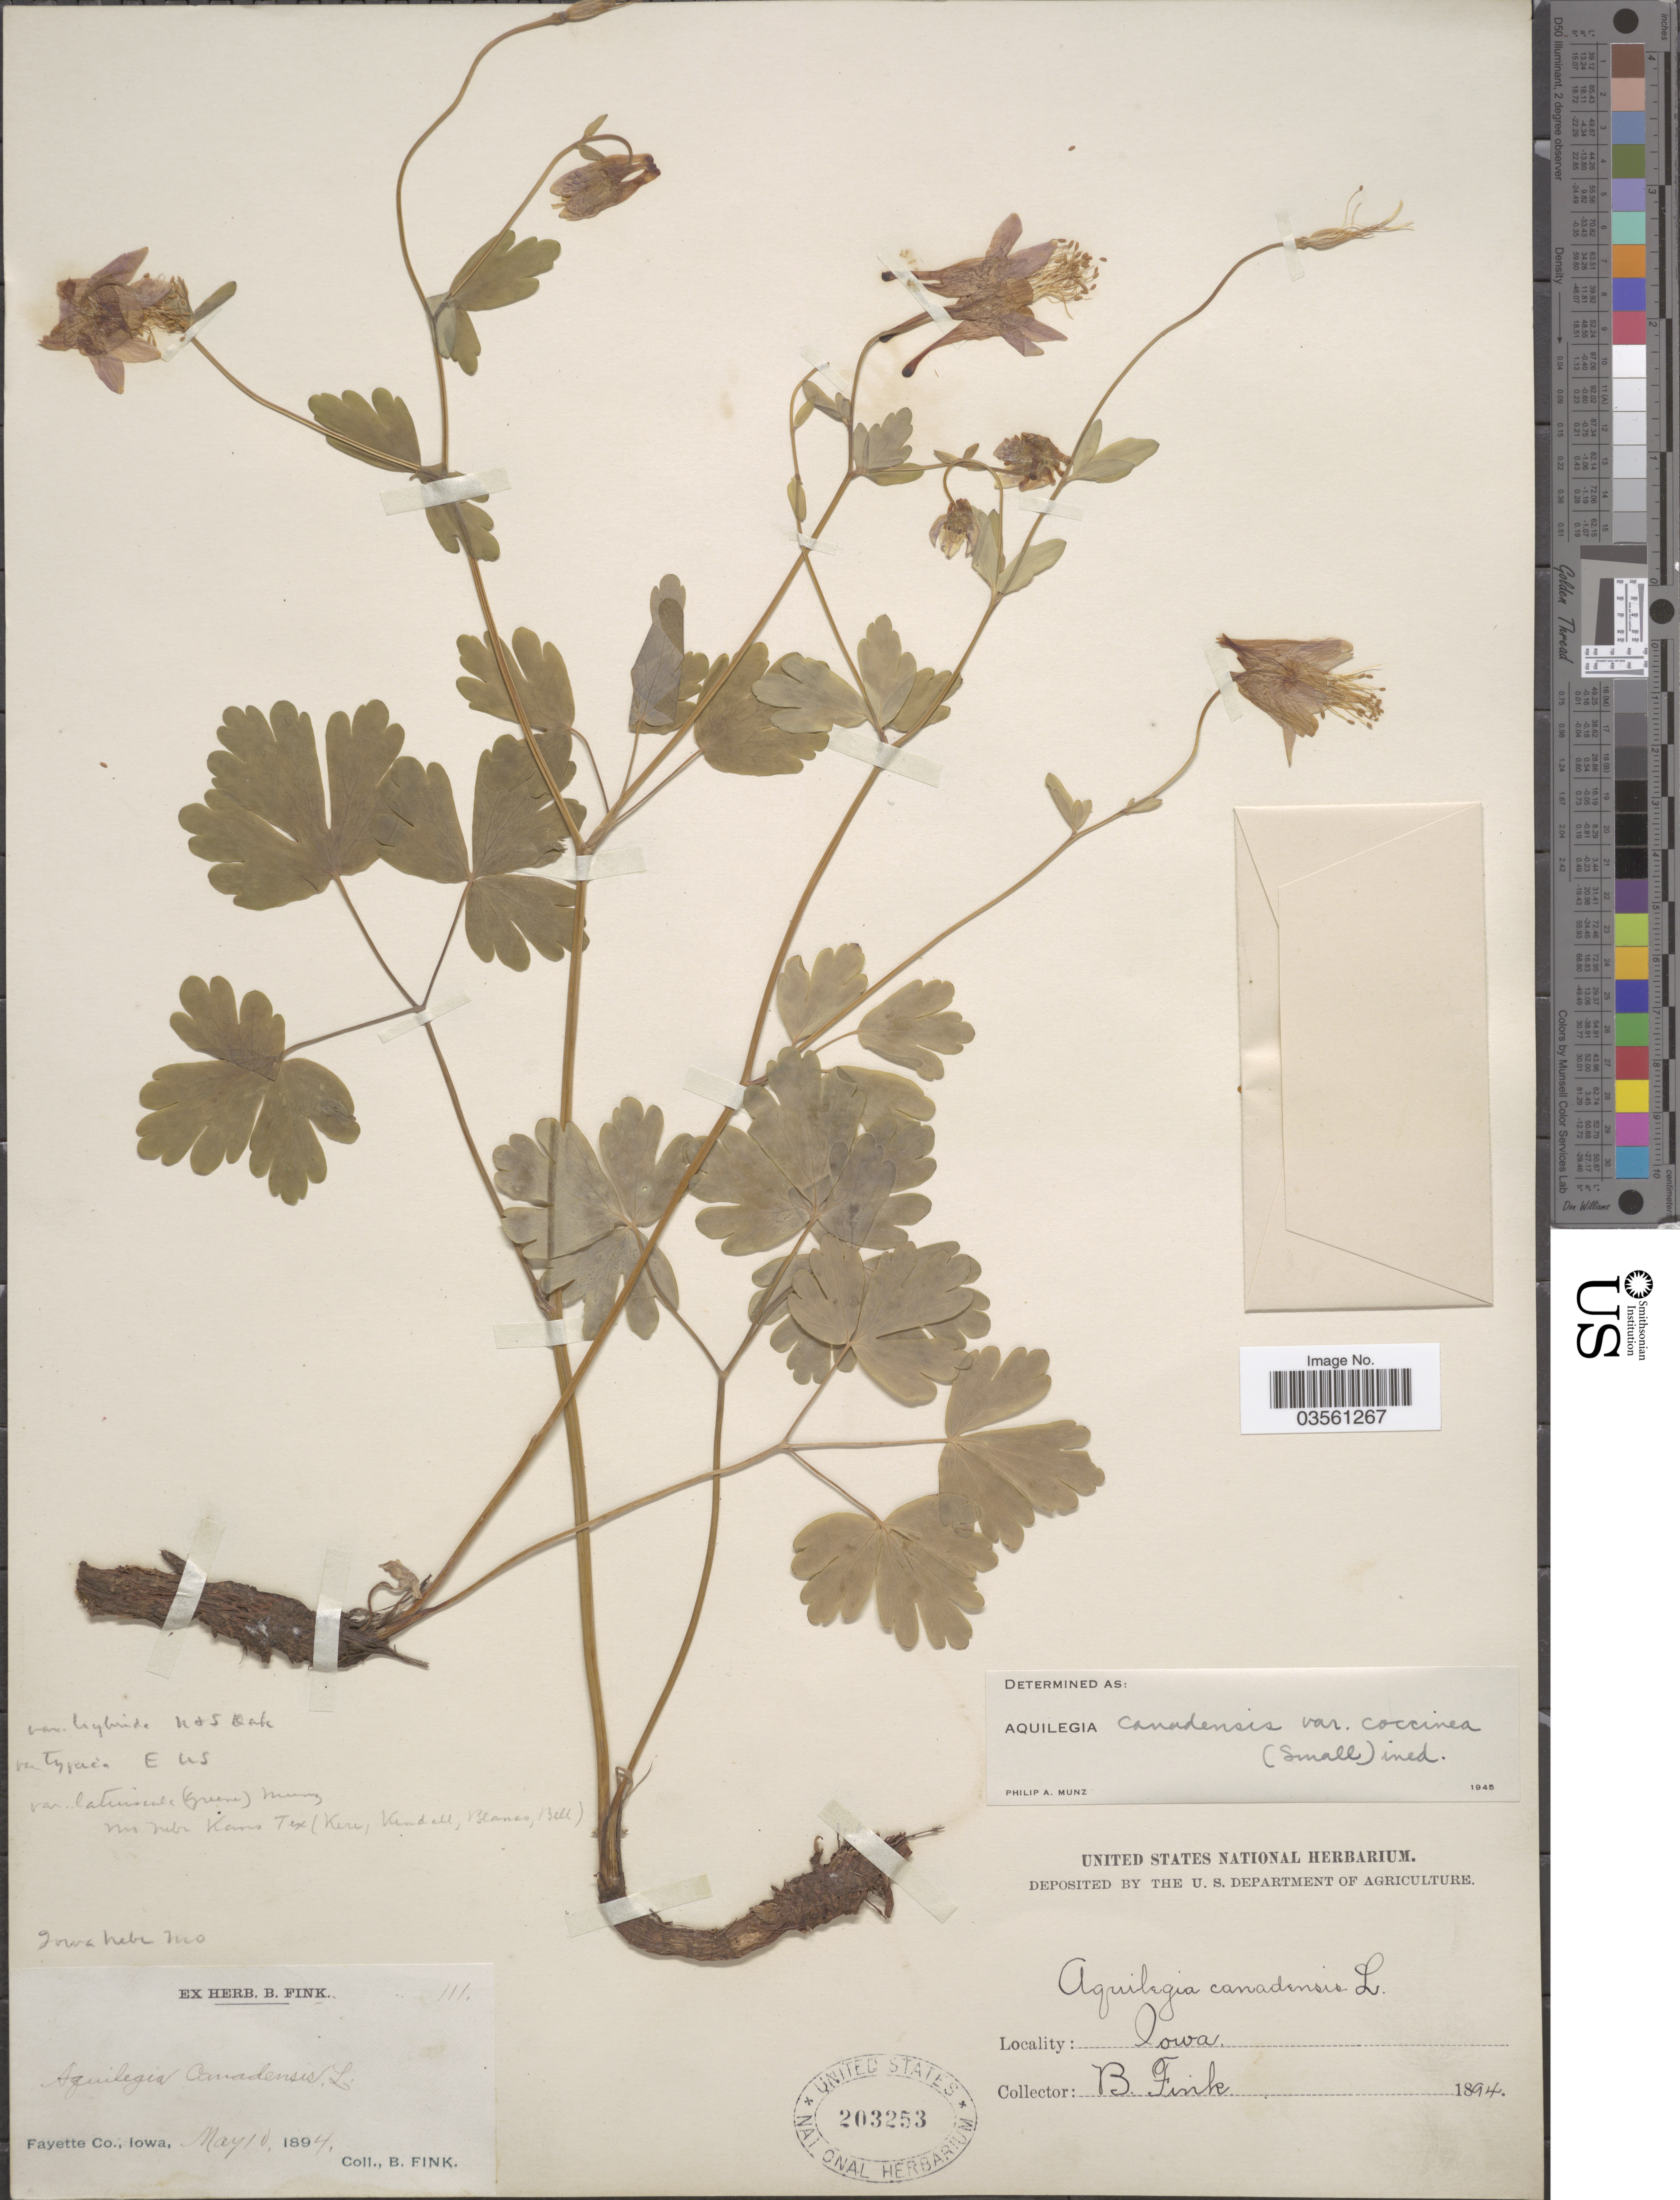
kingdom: Plantae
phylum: Tracheophyta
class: Magnoliopsida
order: Ranunculales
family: Ranunculaceae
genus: Aquilegia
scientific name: Aquilegia canadensis var. coccinea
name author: (Small) Munz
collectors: B. Fink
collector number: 111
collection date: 1894-05-10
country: United States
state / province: Iowa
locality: Fayette Co.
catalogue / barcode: US 203253